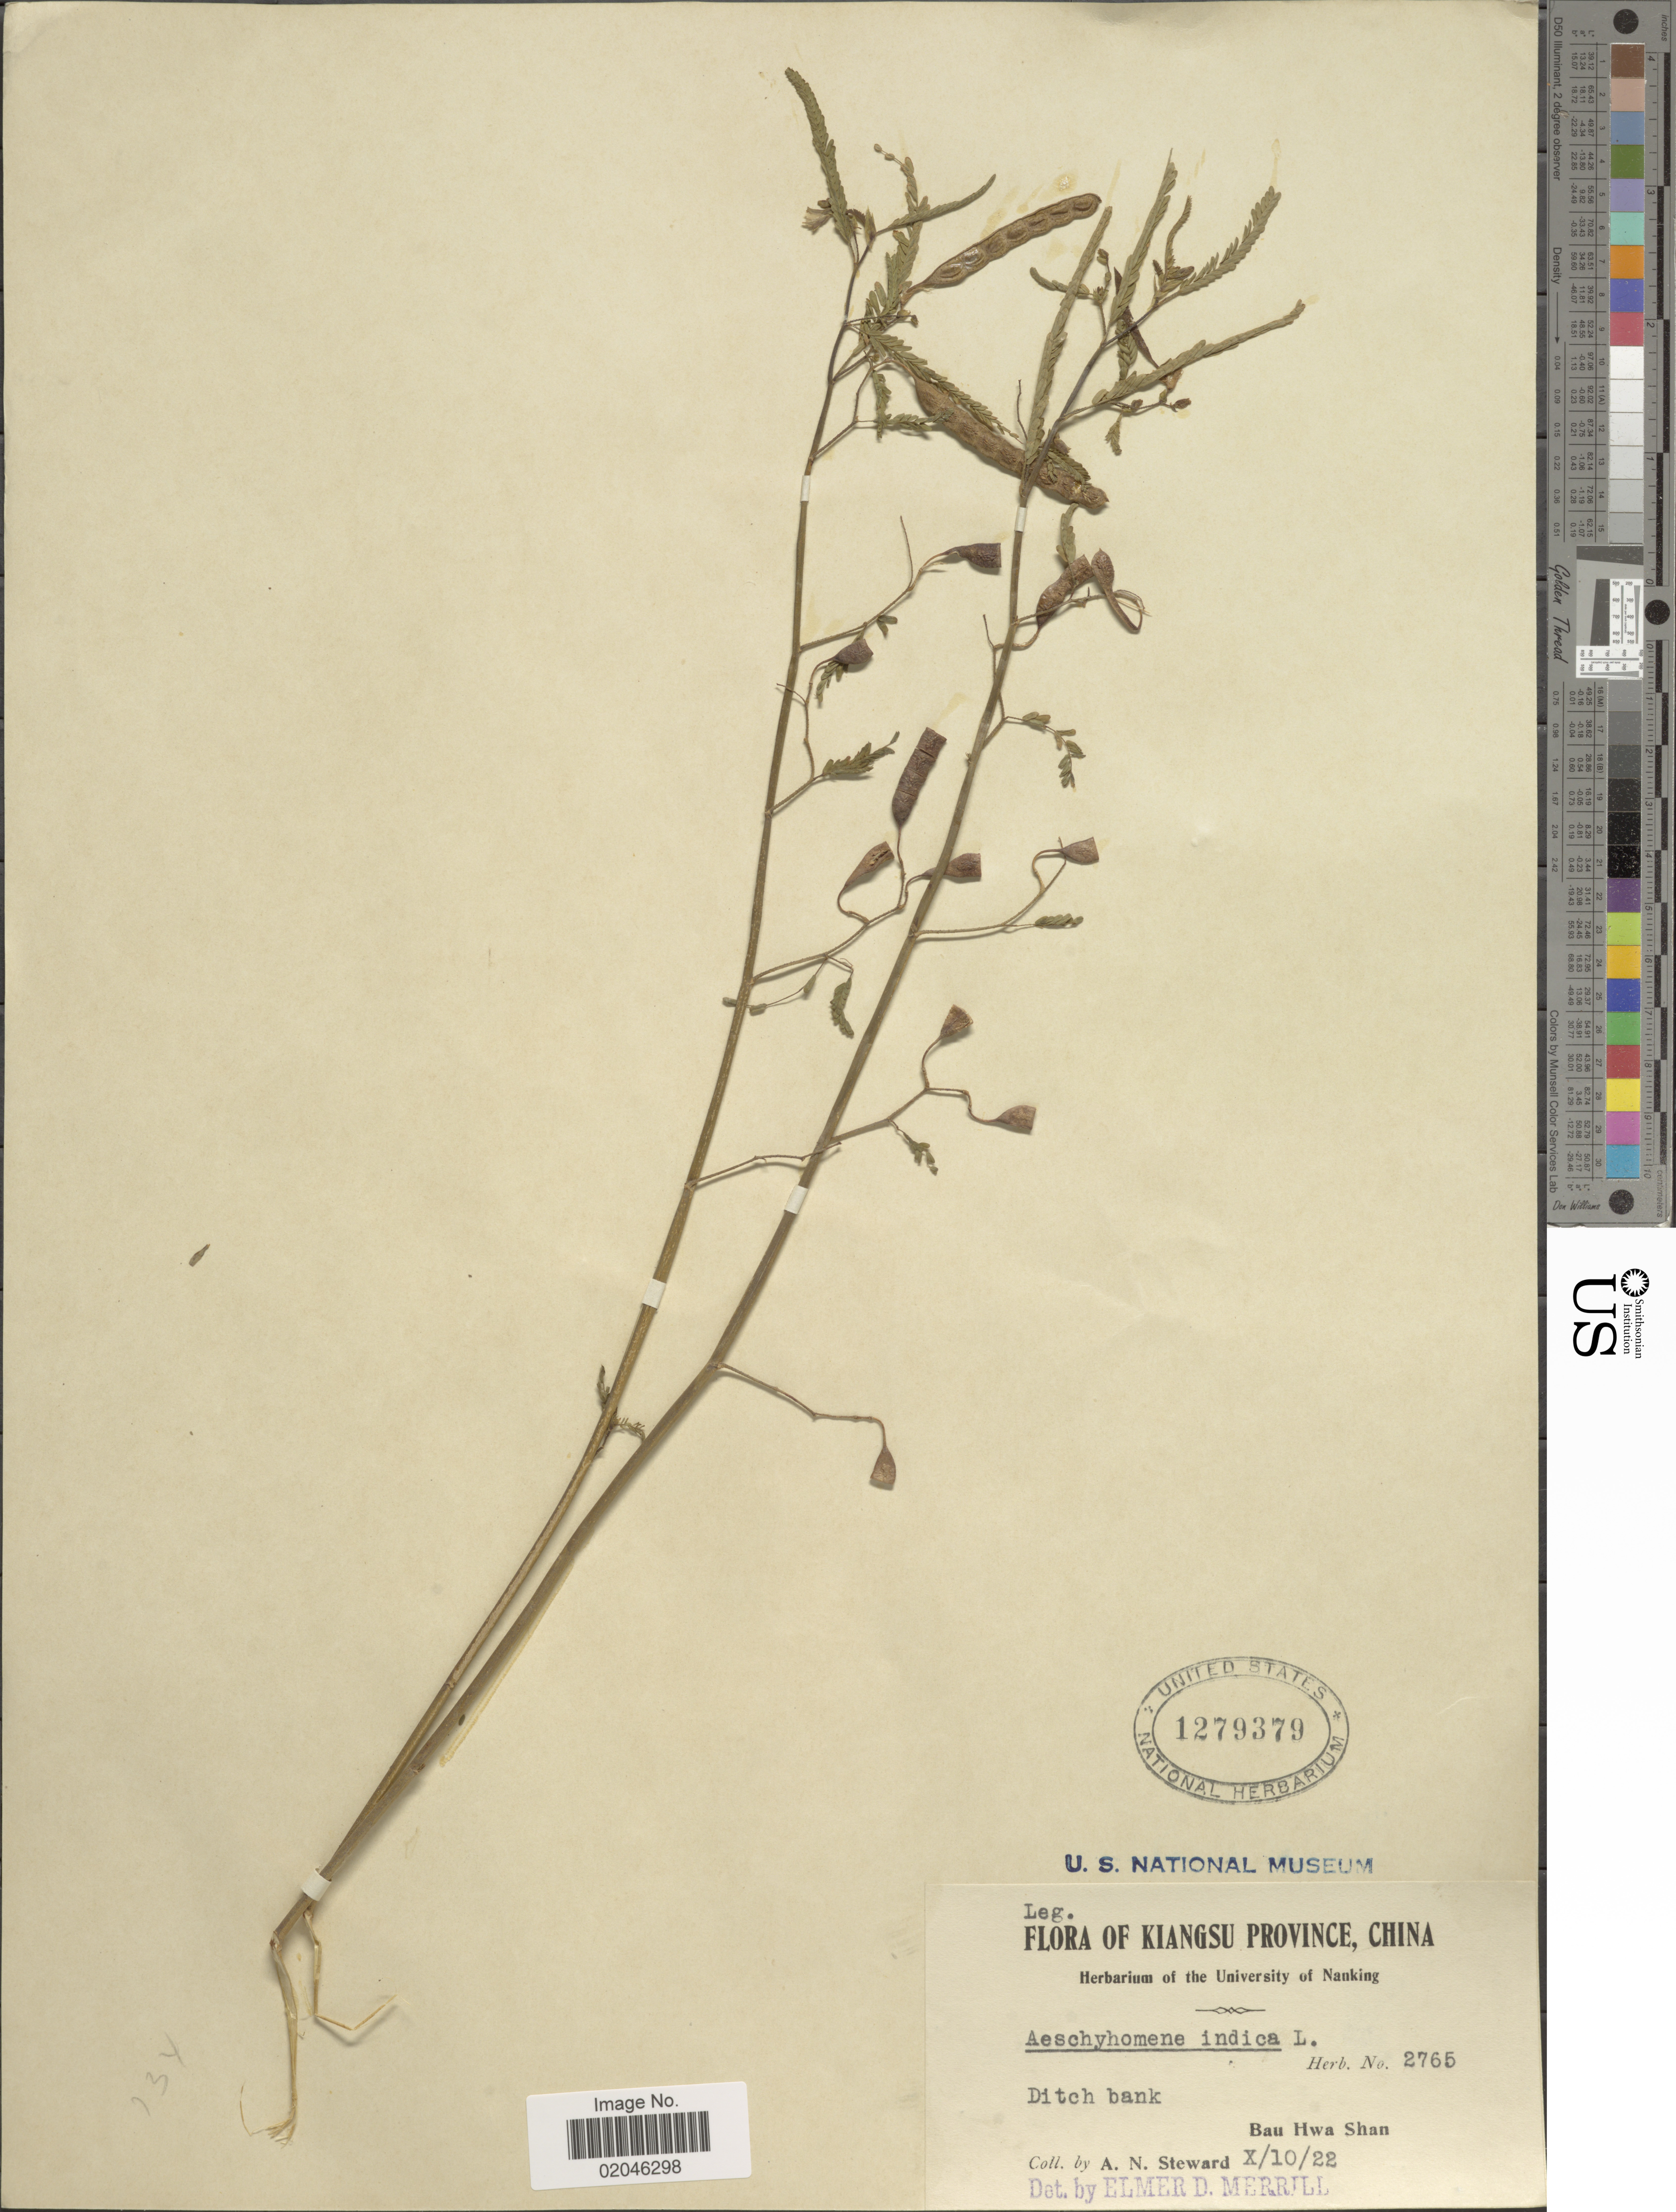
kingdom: Plantae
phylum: Tracheophyta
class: Magnoliopsida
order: Fabales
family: Fabaceae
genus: Aeschynomene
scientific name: Aeschynomene indica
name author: L.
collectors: A. N. Steward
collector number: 2765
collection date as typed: Transcribed d/m/y: 10/10/22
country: China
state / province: Jiangsu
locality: Kiangsu Province, ditch bank, Bau Hwa Shan.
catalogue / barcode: US 1279379